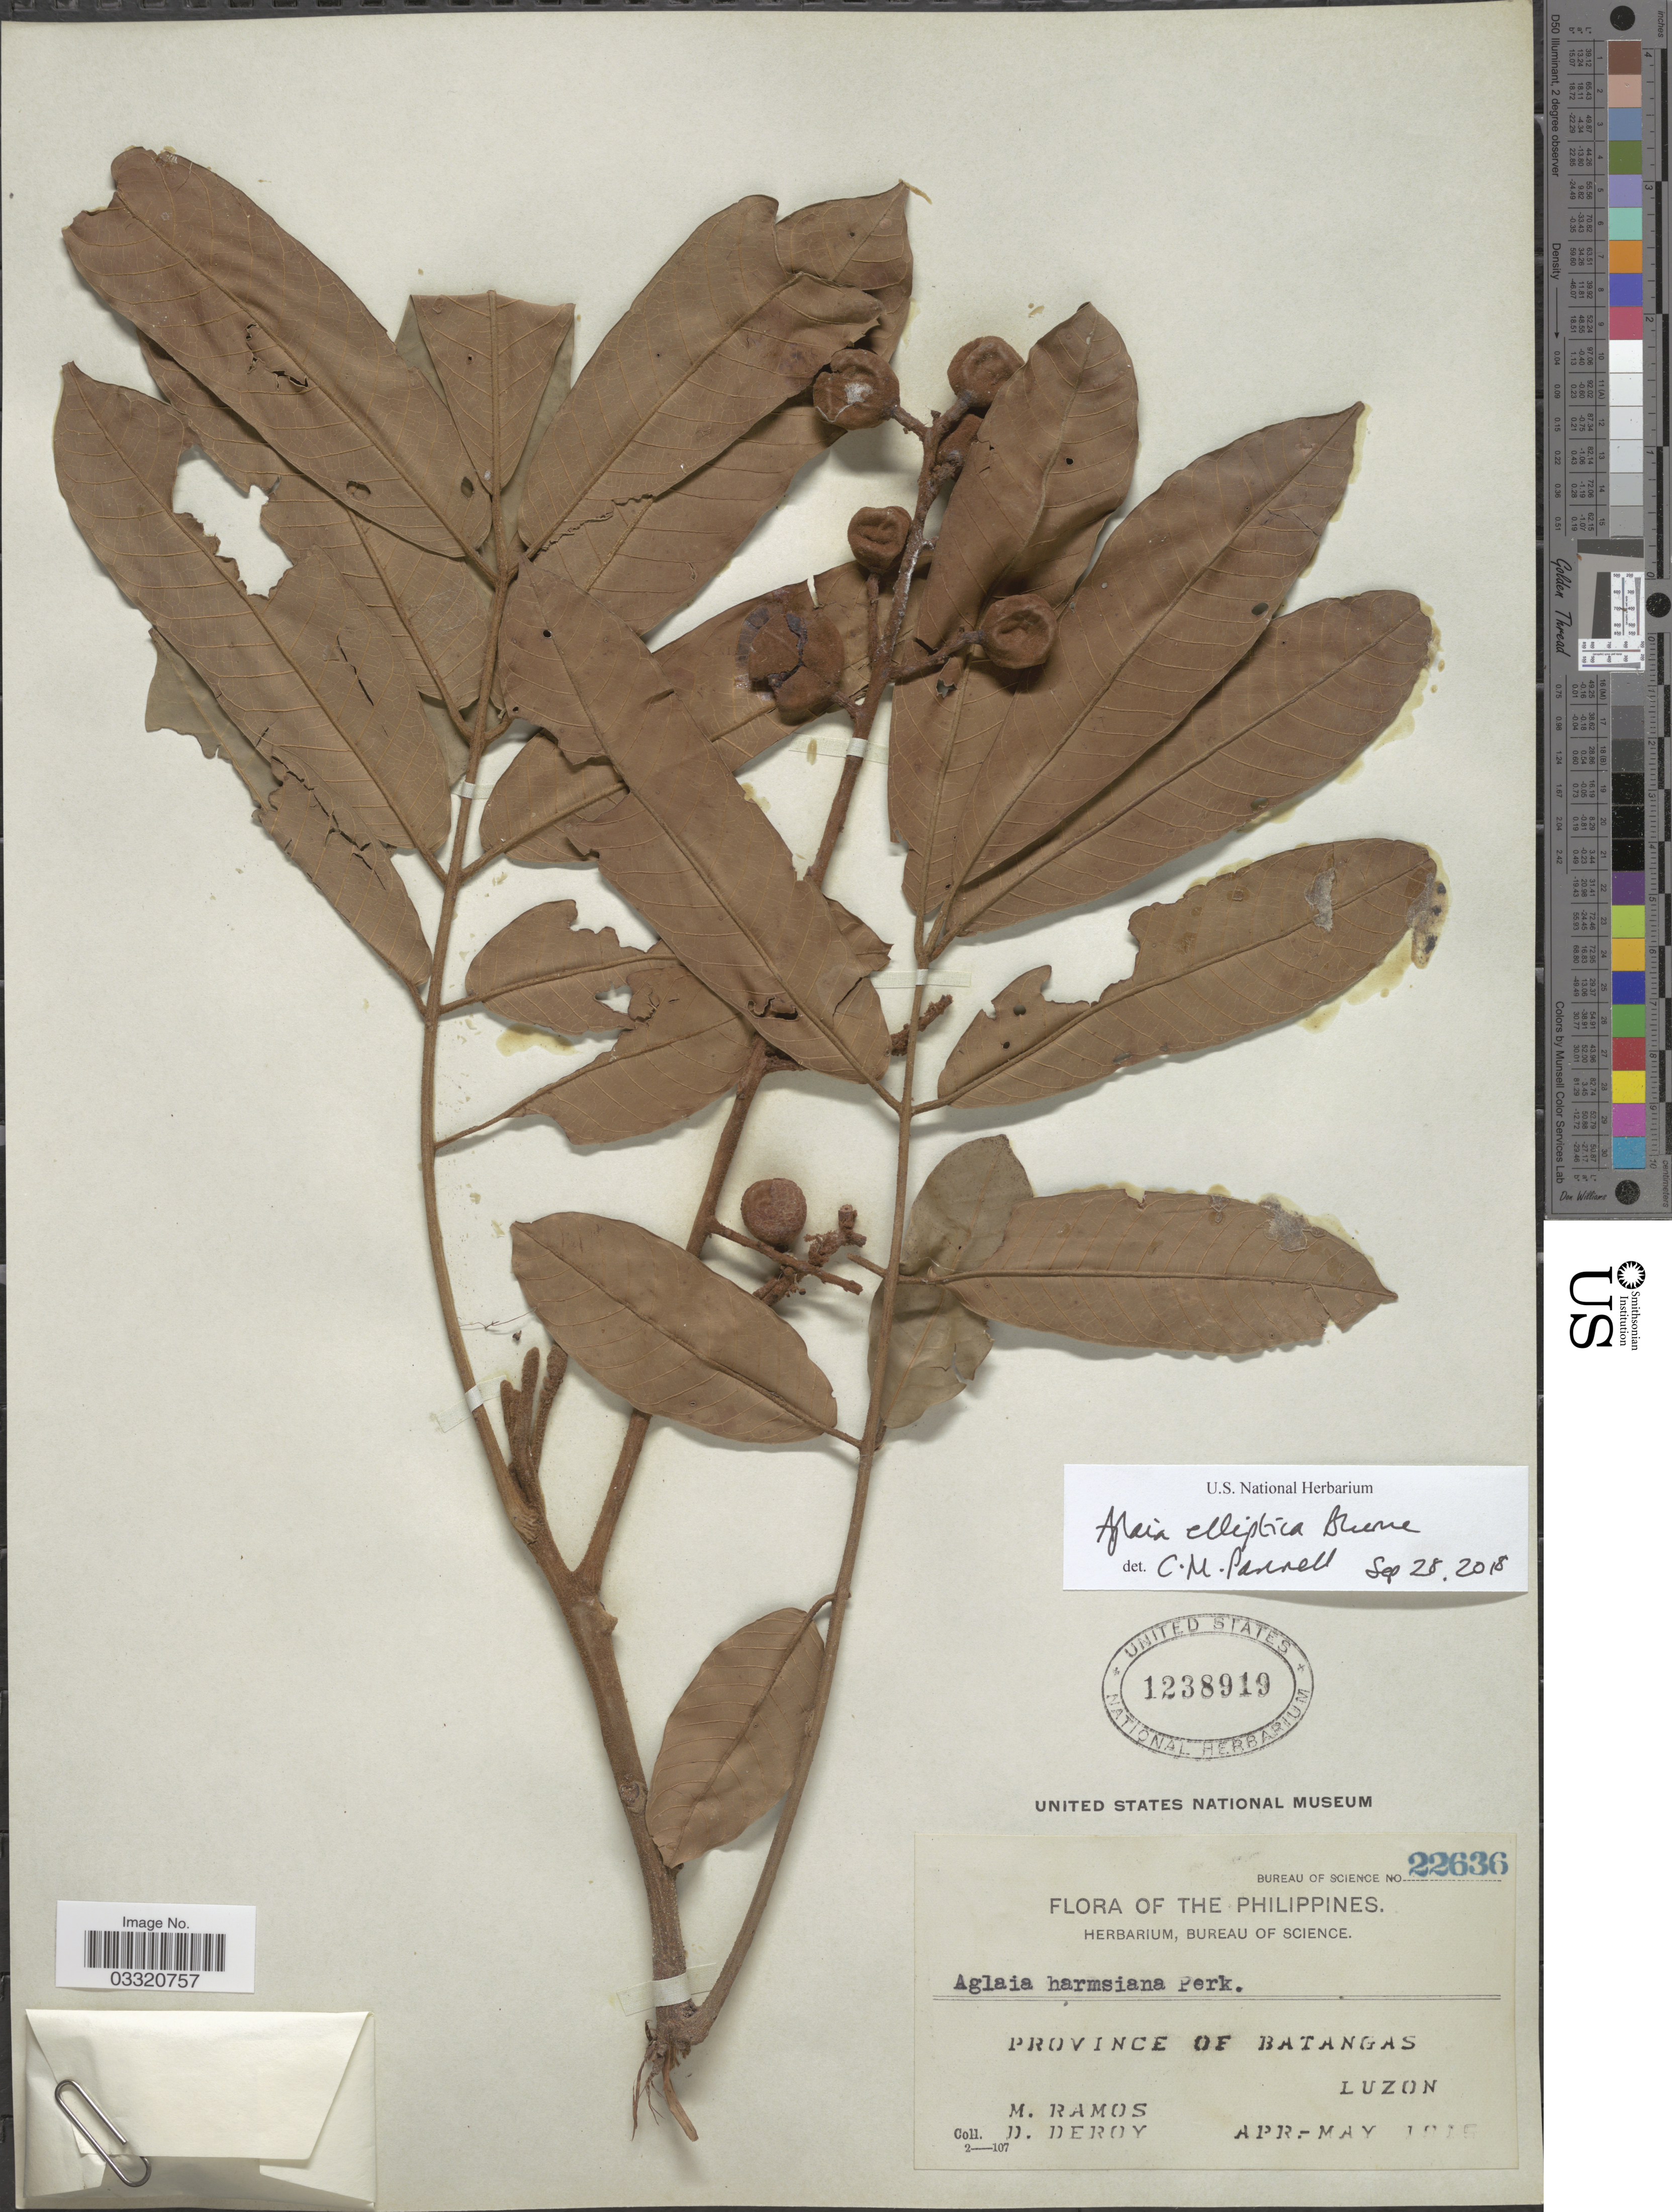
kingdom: Plantae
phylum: Tracheophyta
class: Magnoliopsida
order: Sapindales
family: Meliaceae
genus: Aglaia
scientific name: Aglaia elliptica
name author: Blume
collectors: M. Ramos & D. Deroy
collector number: Bureau of Science 22636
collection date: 1915-04/1915-05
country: Philippines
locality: Province of Batangas, Luzon.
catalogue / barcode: US 1238919